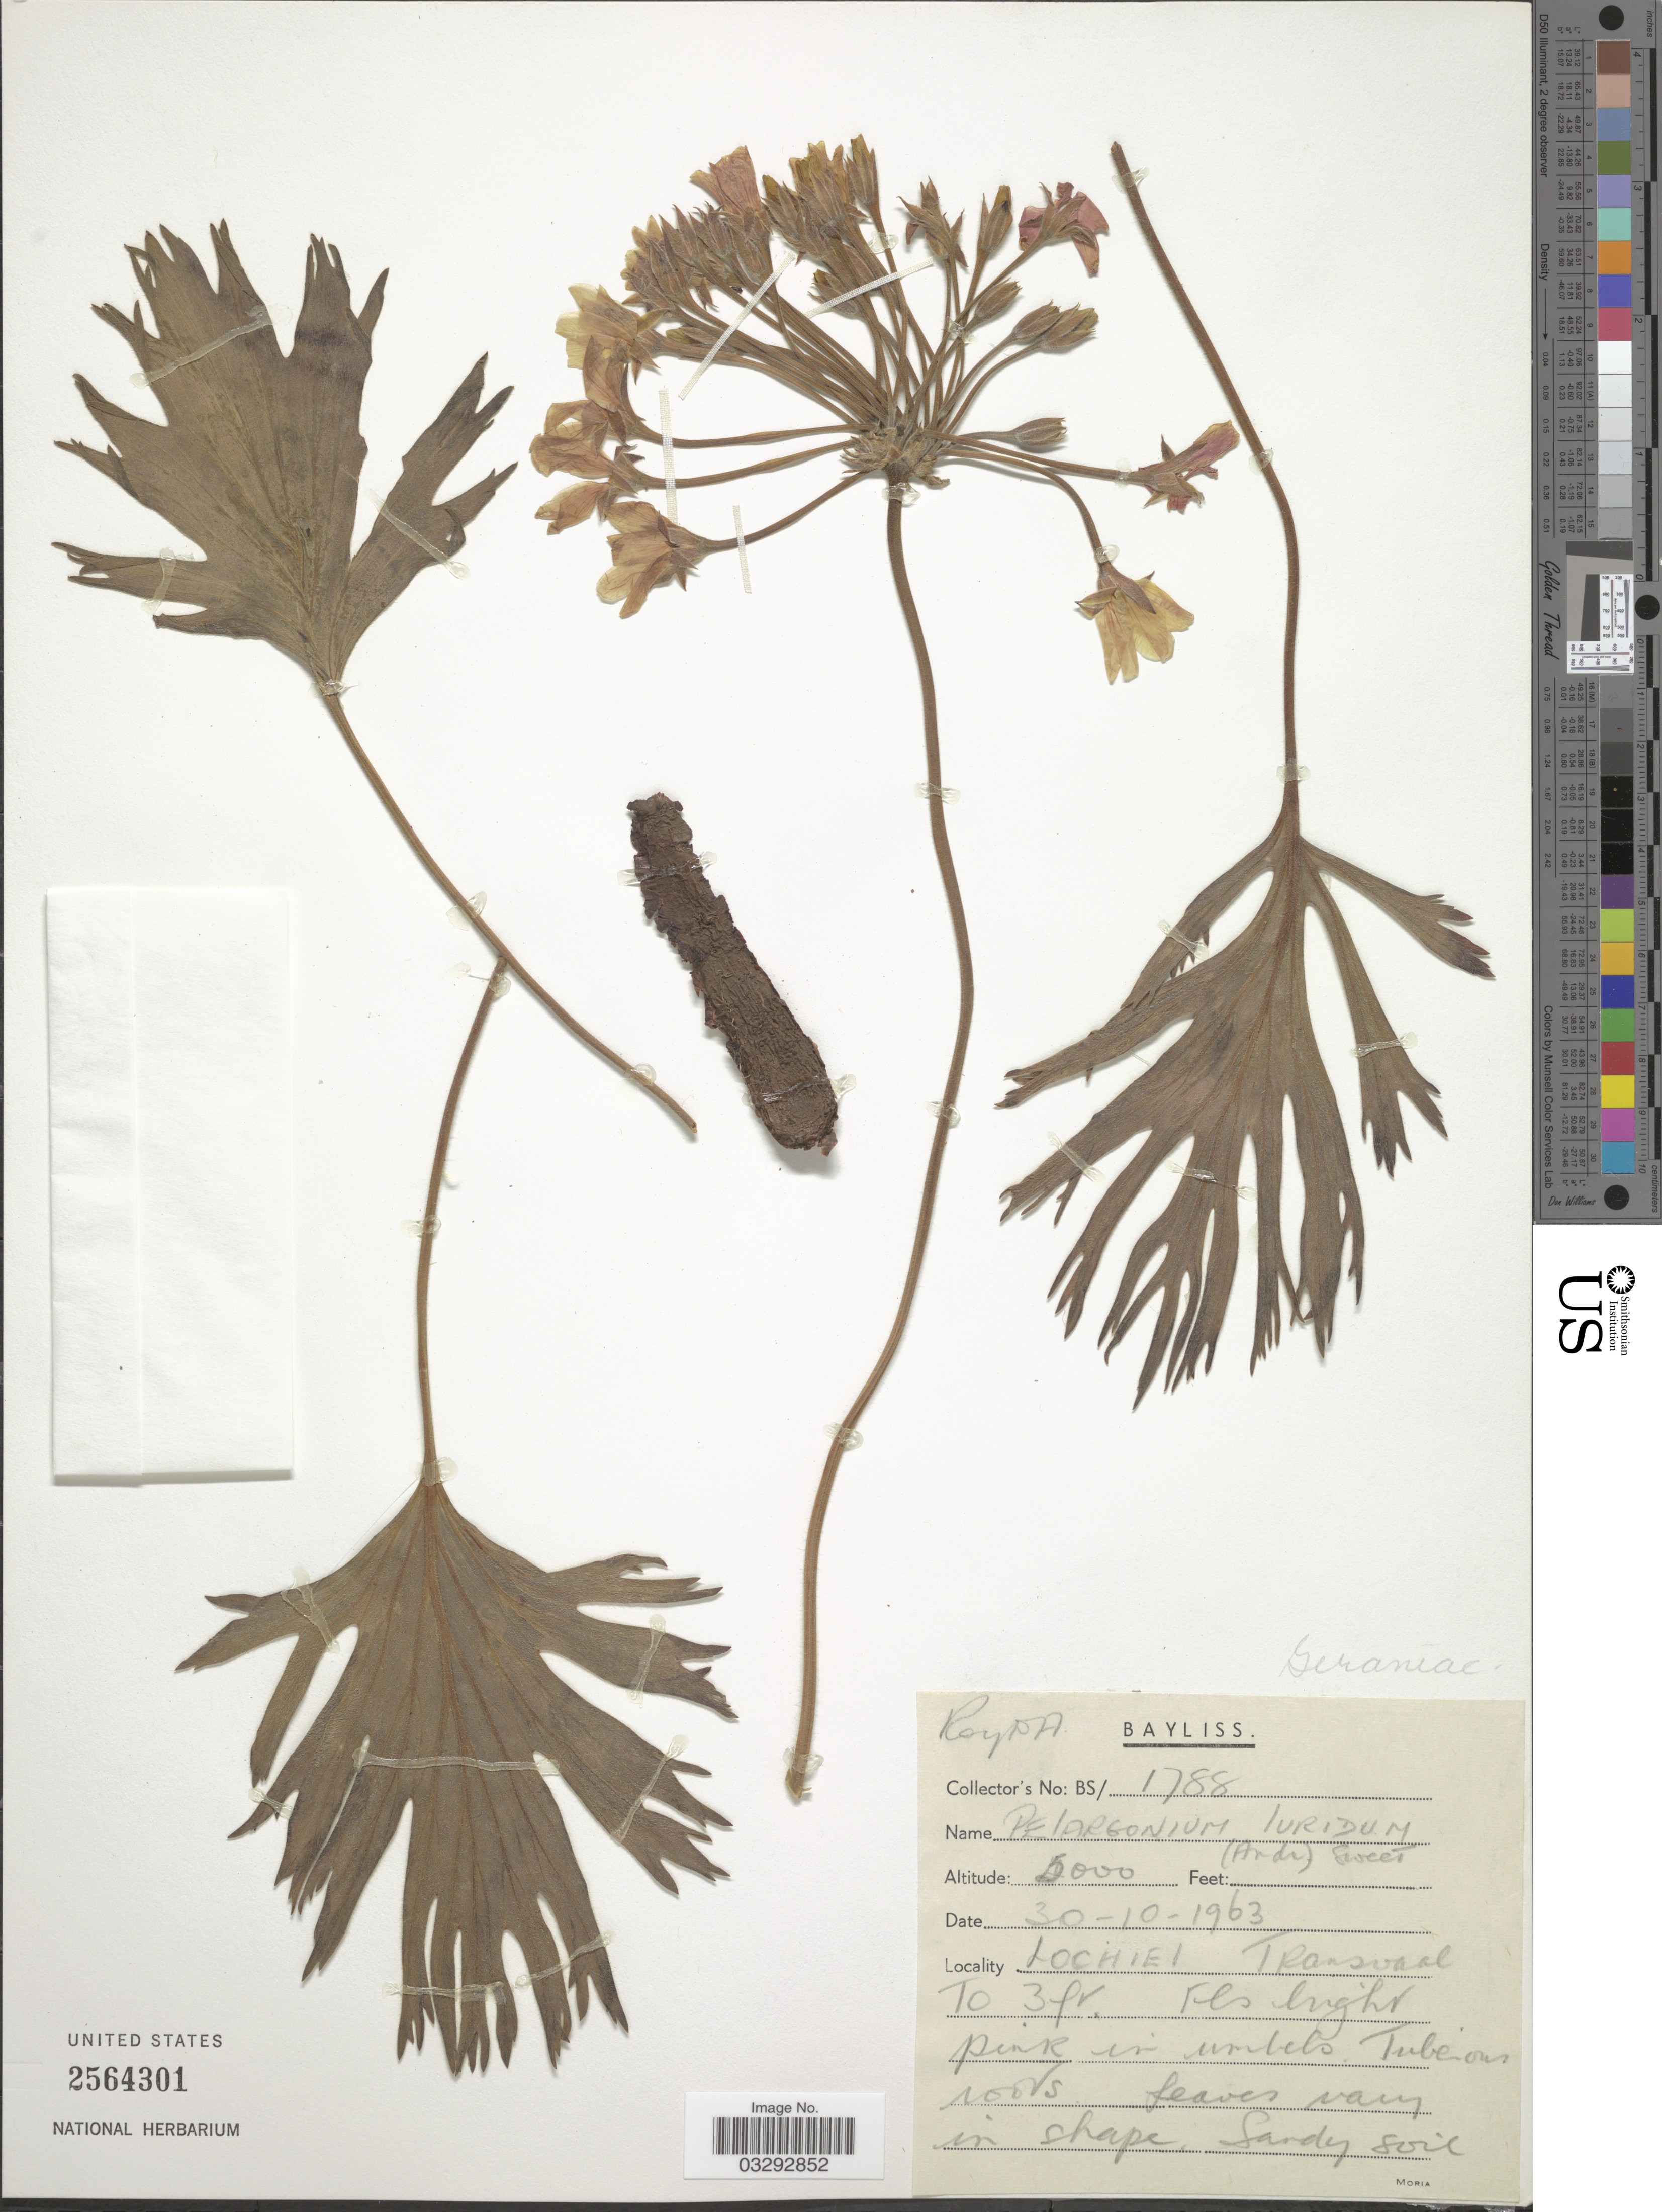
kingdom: Plantae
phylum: Tracheophyta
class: Magnoliopsida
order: Geraniales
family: Geraniaceae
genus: Pelargonium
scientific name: Pelargonium luridum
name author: (Andrews) Sweet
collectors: Bayliss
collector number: BS/1788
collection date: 1963-10-30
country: South Africa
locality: Lochiel, Transvaal.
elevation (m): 1524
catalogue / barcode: US 2564301